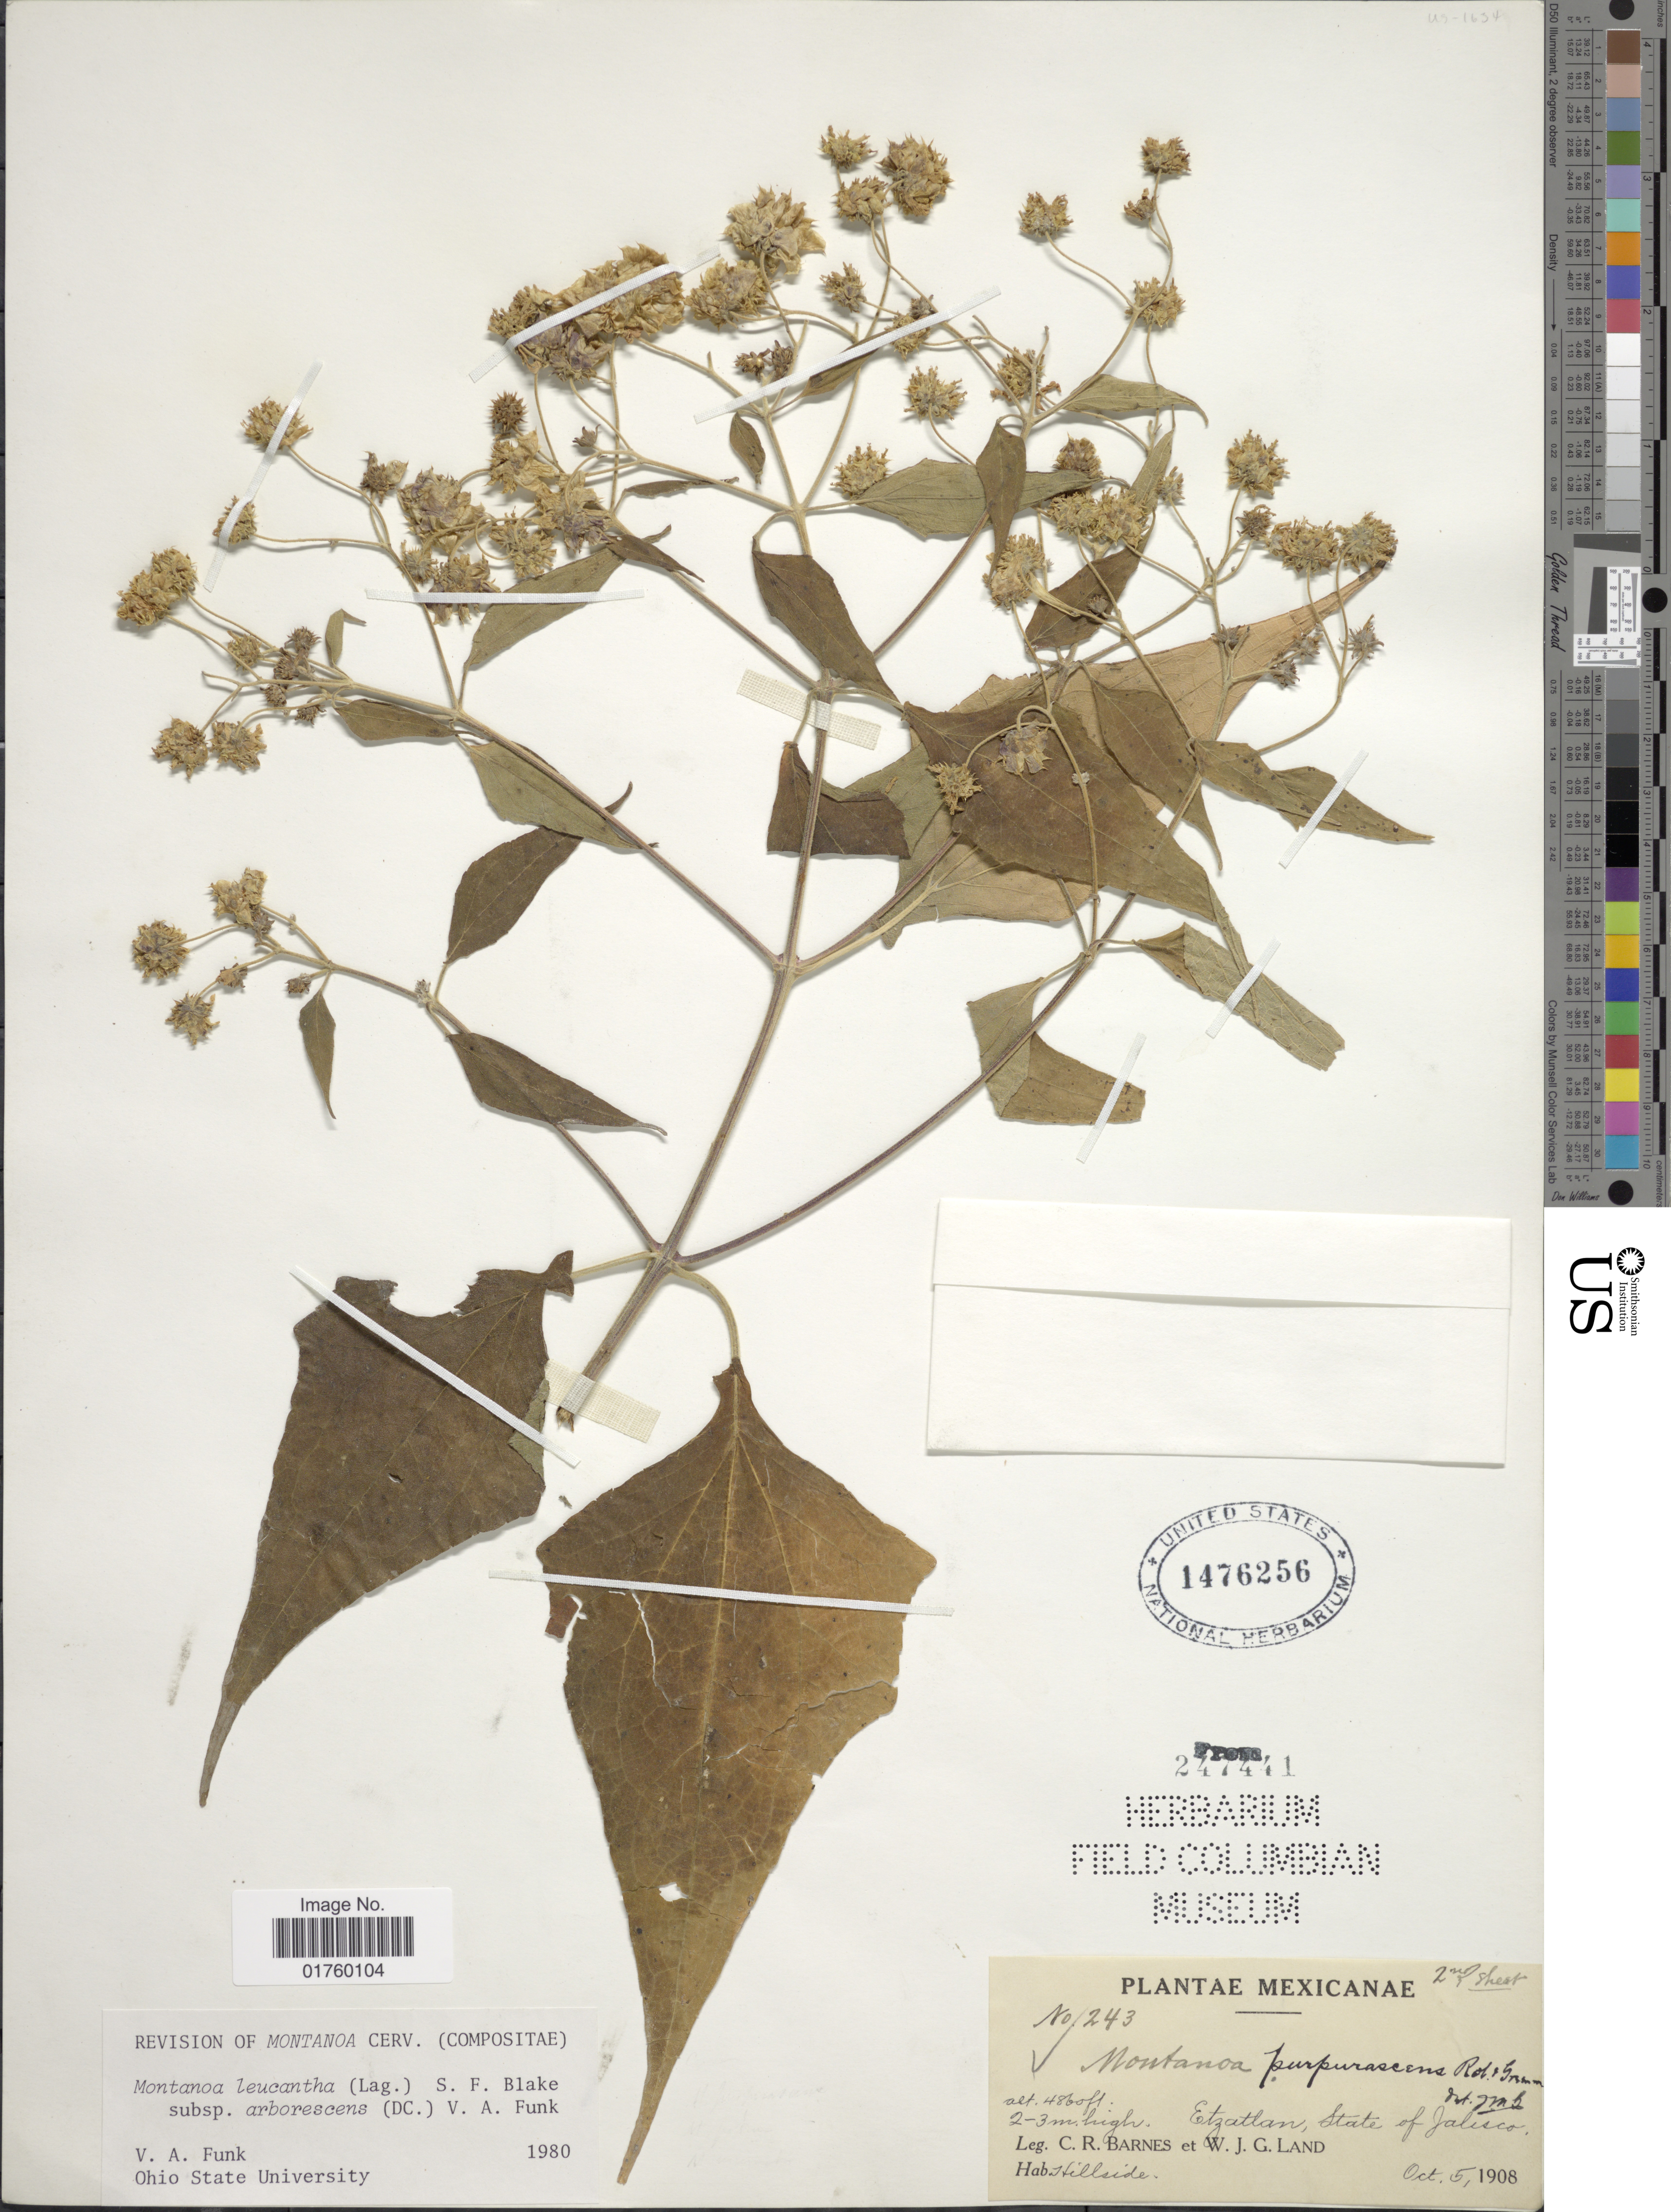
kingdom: Plantae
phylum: Tracheophyta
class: Magnoliopsida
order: Asterales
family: Asteraceae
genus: Montanoa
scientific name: Montanoa leucantha subsp. arborescens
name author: (DC.) V.A. Funk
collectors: C. R. Barnes & W. J. G. Land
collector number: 243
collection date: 1908-10-05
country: Mexico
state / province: Jalisco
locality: Etzatlan.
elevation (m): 1463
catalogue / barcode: US 1476256